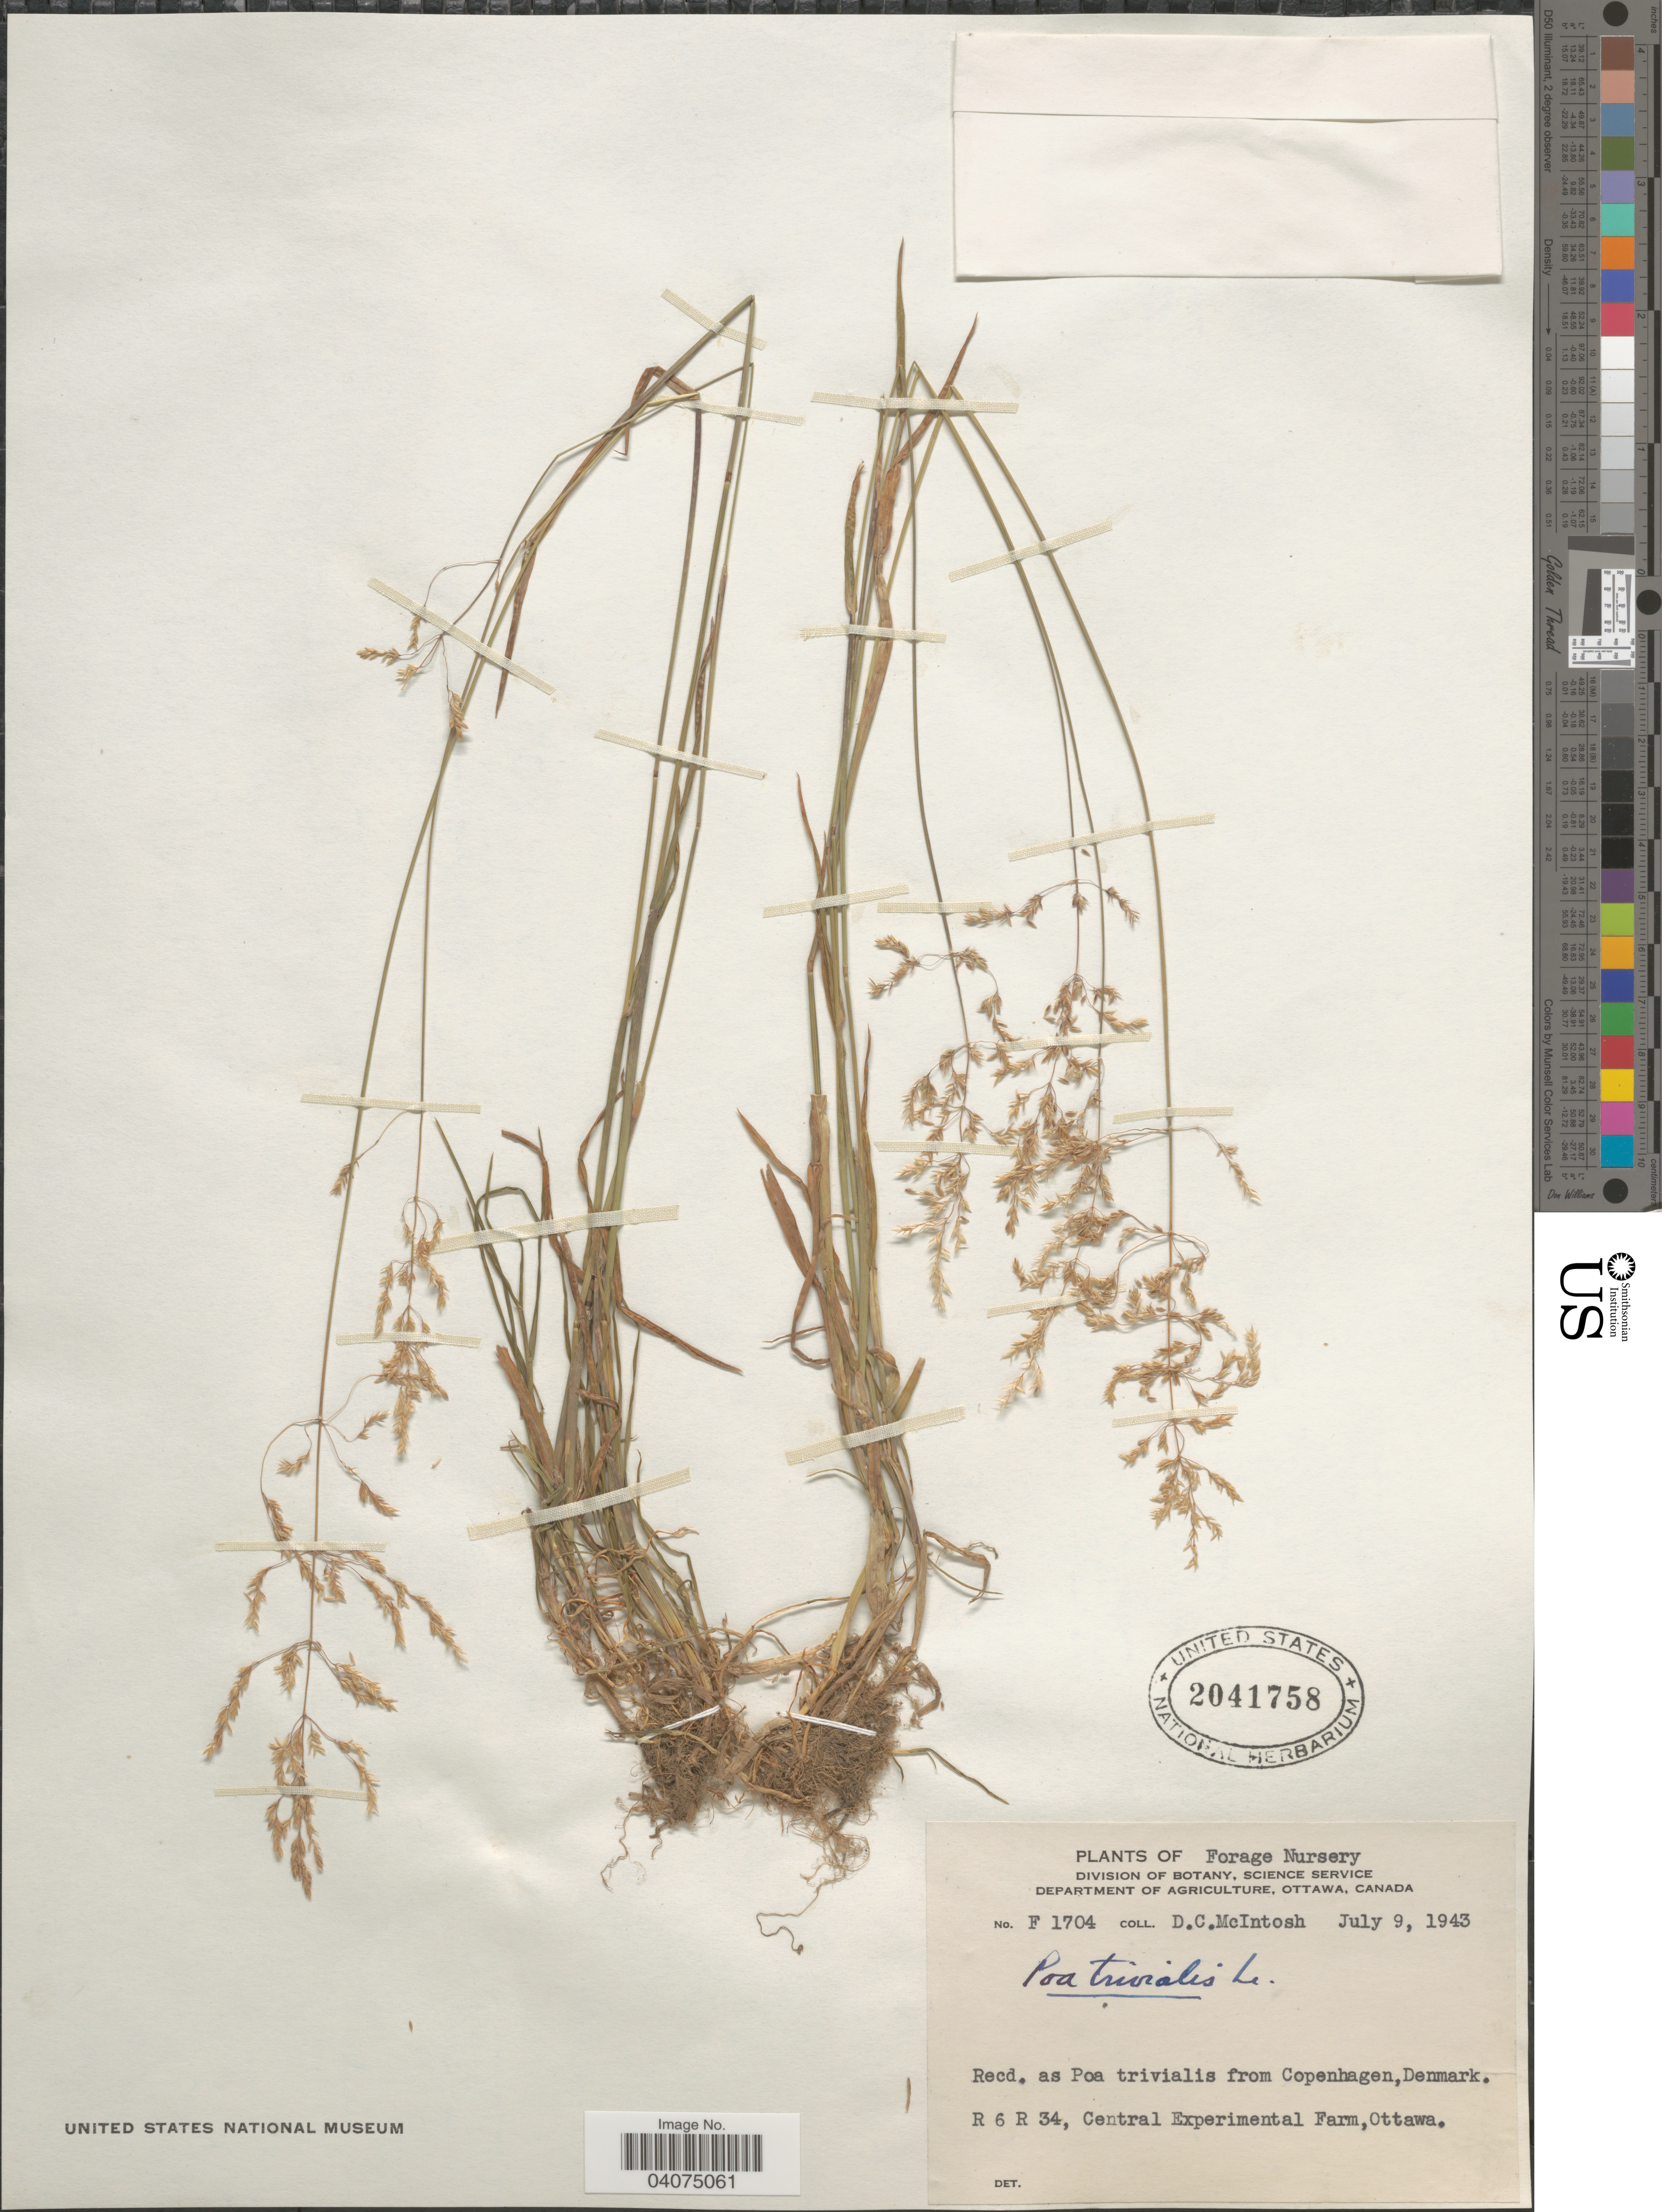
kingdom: Plantae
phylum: Tracheophyta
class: Liliopsida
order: Poales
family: Poaceae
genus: Poa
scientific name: Poa trivialis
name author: L.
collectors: D. McIntosh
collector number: F1704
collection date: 1943-07-09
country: Canada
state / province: Ontario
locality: Forage Nursery. R 6, R 34, Central Experimental Farm, Ottawa.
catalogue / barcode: US 2041758